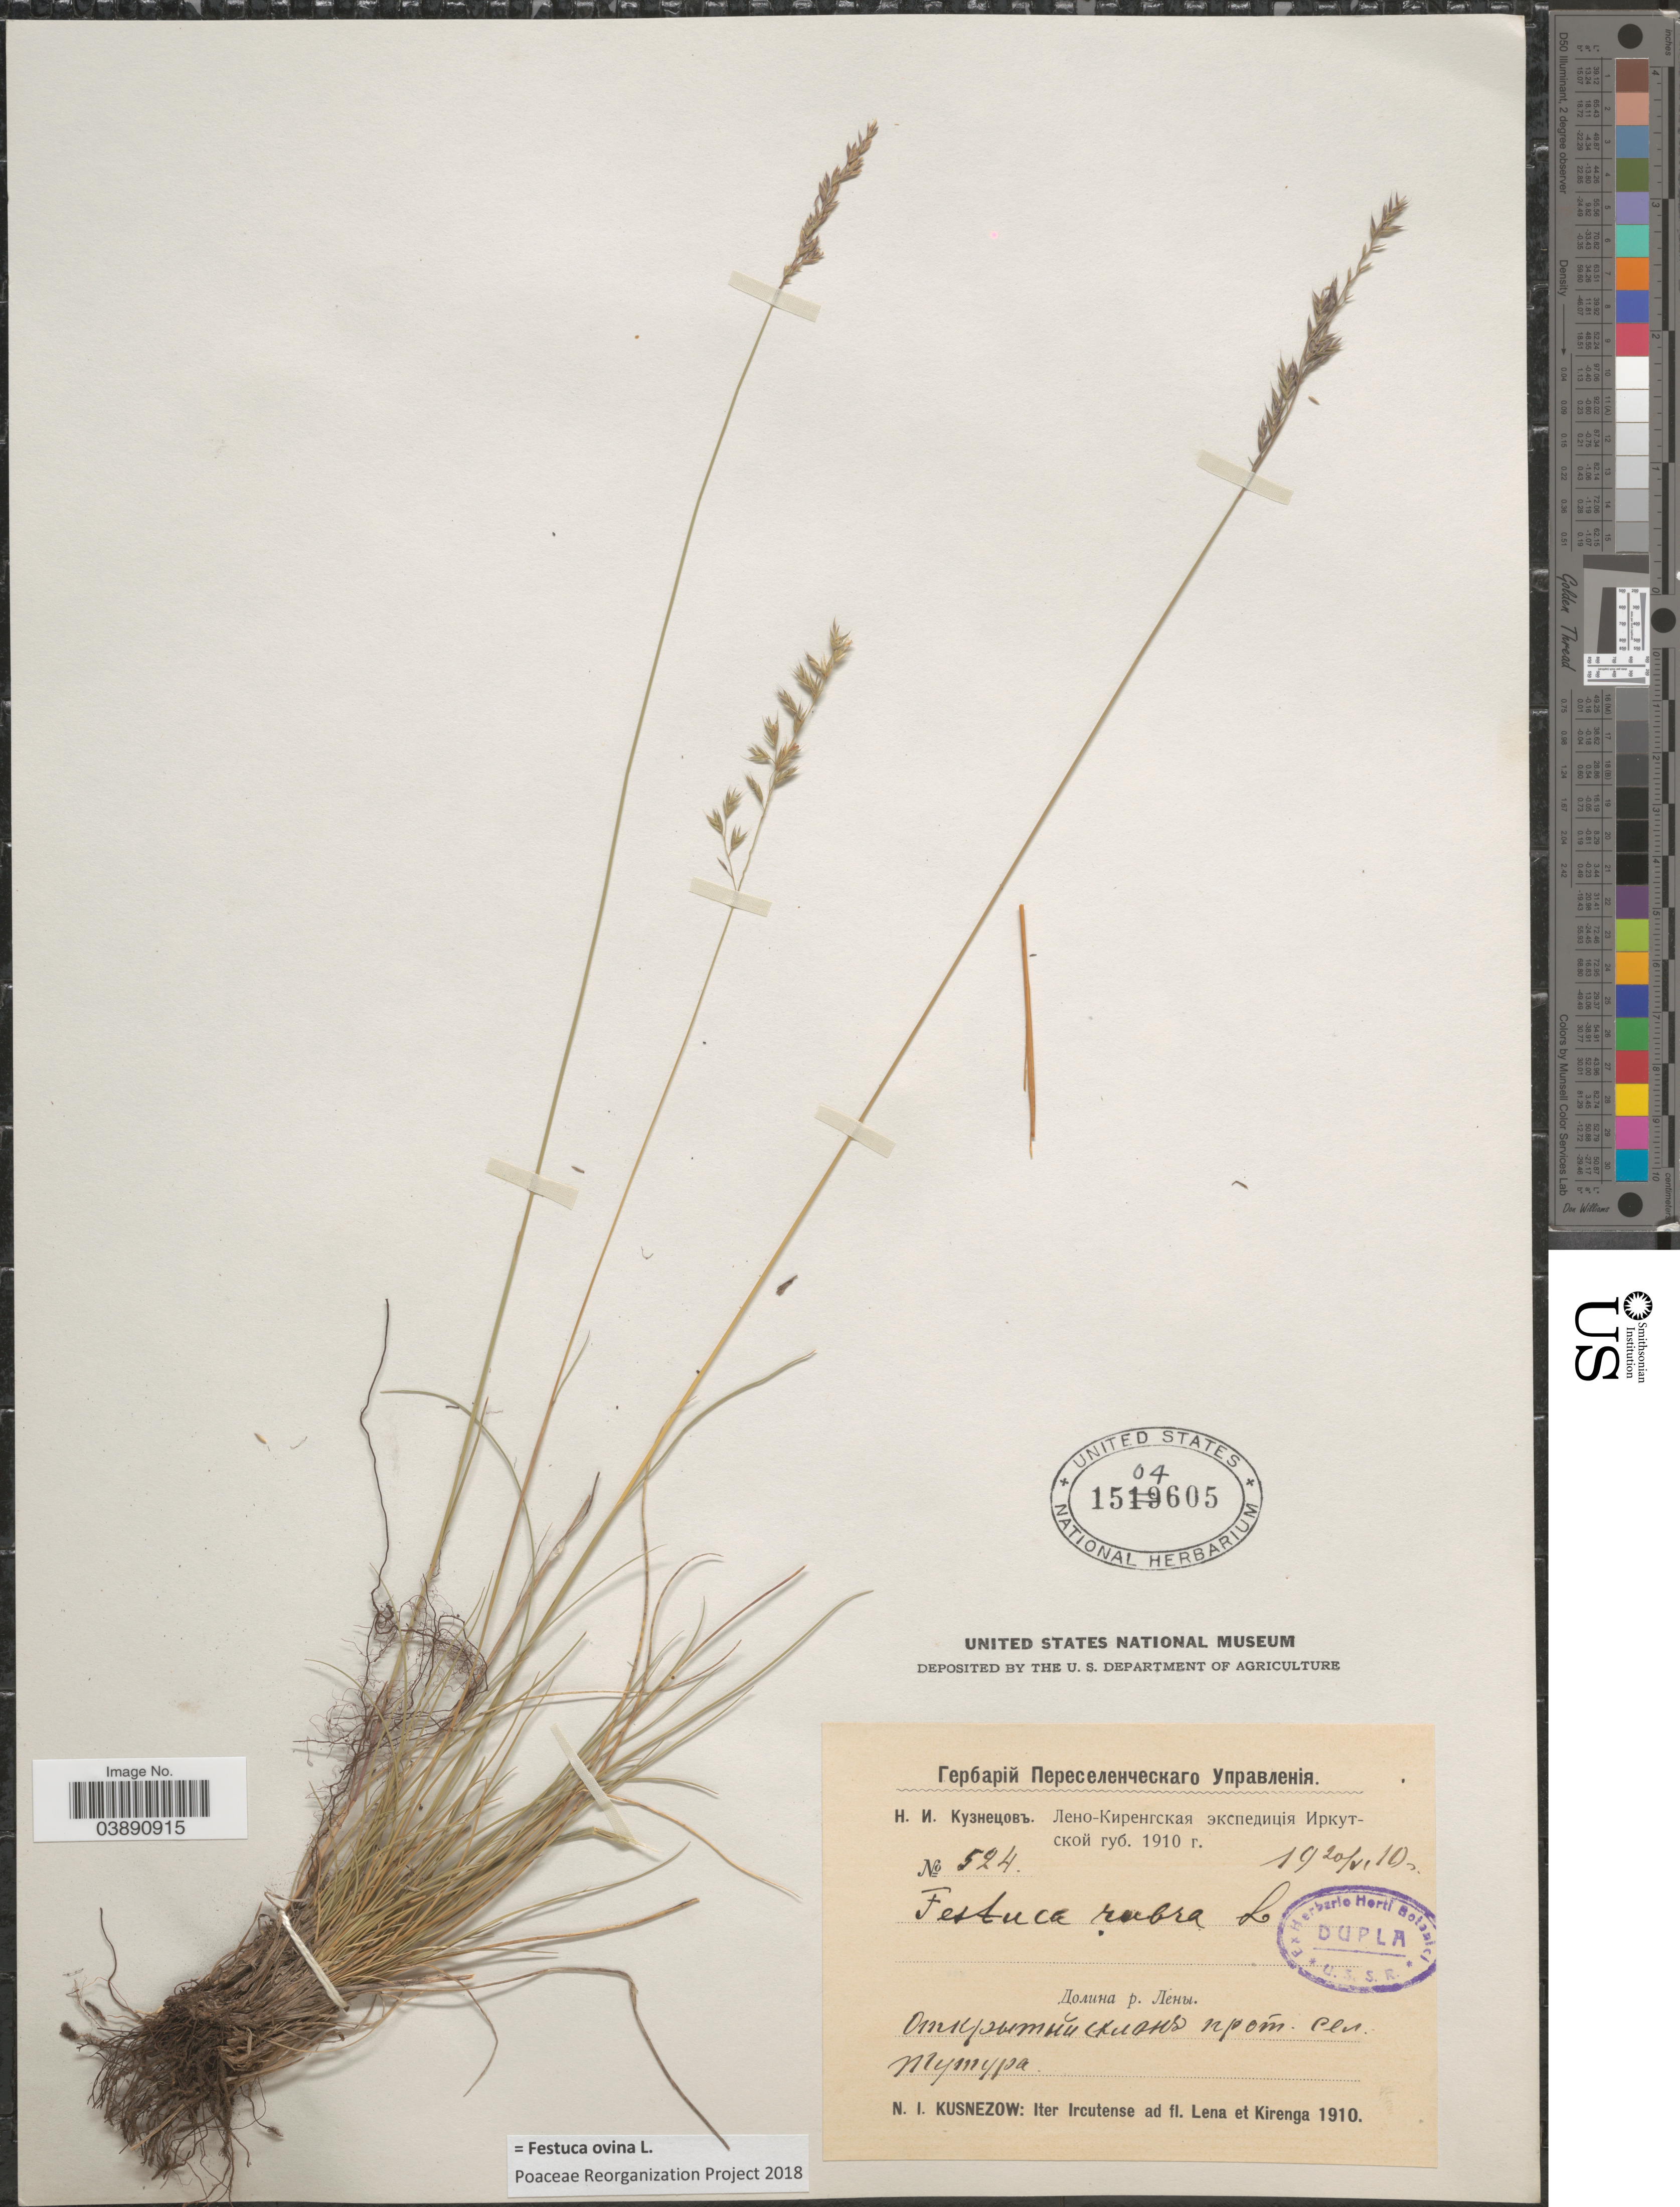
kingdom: Plantae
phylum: Tracheophyta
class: Liliopsida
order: Poales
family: Poaceae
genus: Festuca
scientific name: Festuca ovina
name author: L.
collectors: N. Kusnezow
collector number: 524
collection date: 1910-06-20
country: Russian Federation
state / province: Irkutsk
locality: Iter Ircutense ad fl. Lena et Kirenga.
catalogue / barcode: US 1504605